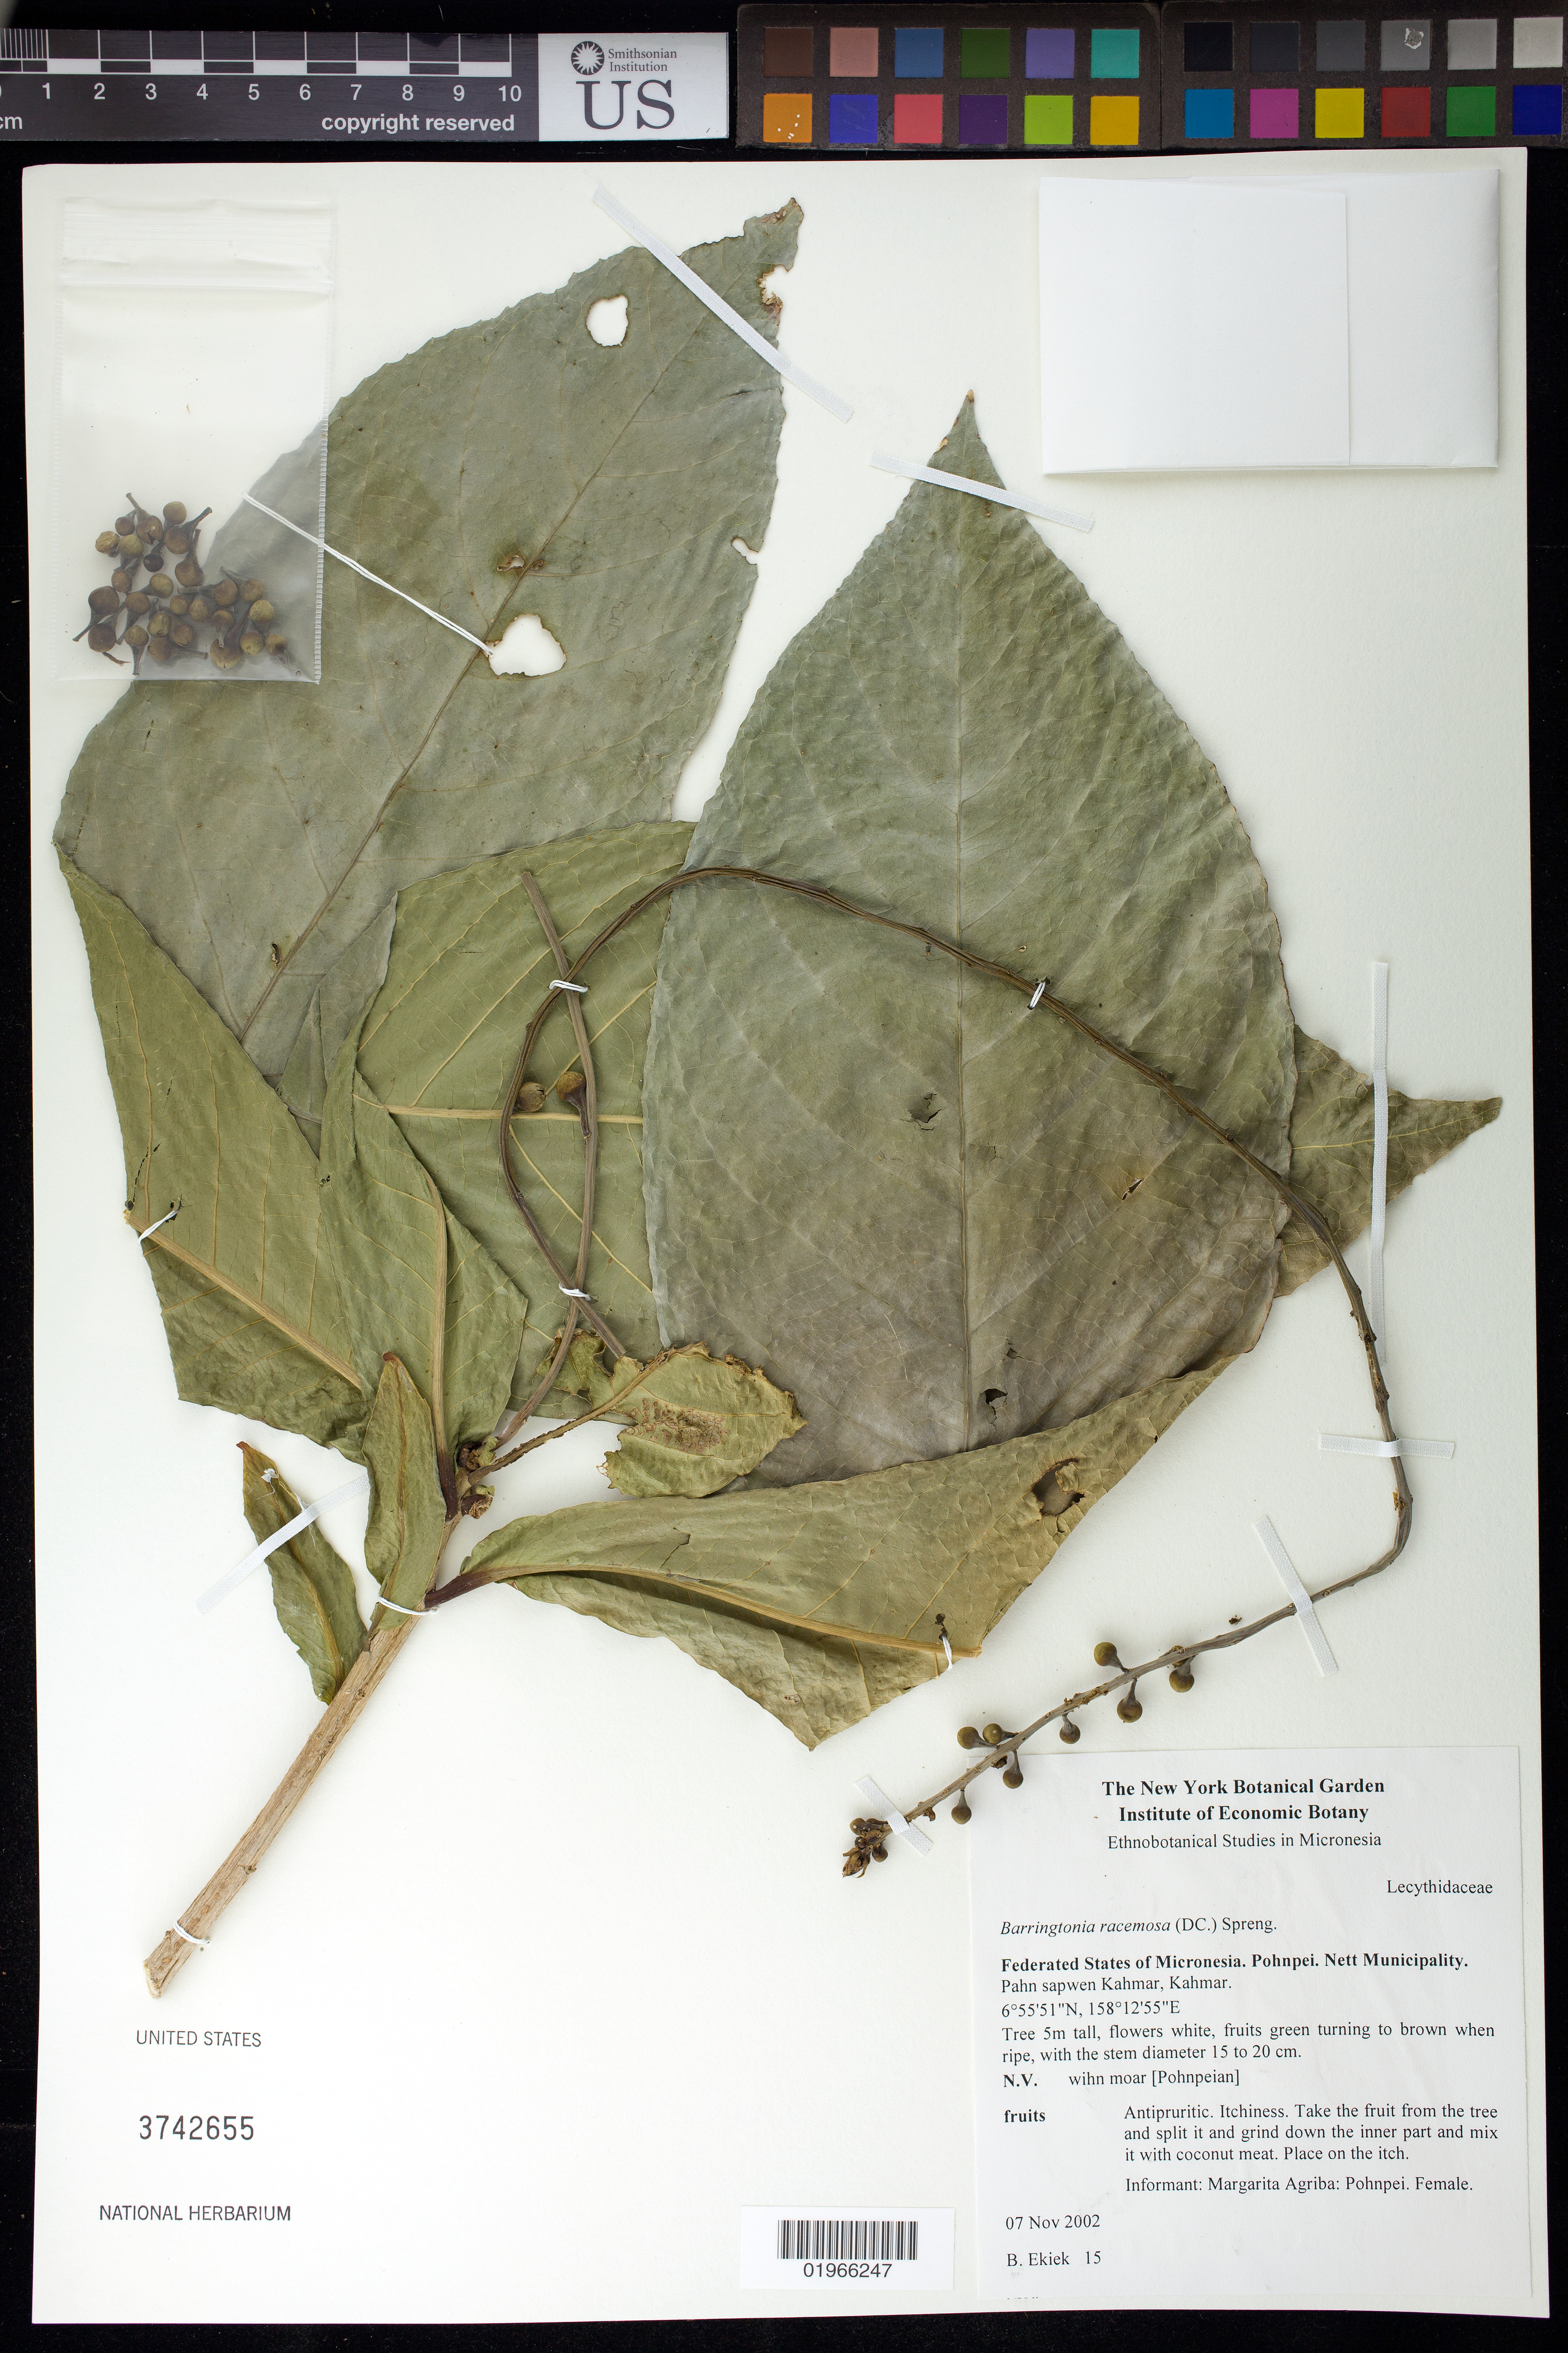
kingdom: Plantae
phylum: Tracheophyta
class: Magnoliopsida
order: Ericales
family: Lecythidaceae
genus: Barringtonia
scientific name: Barringtonia racemosa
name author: (L.) Spreng.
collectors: B. Ekiek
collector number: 15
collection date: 2002-11-07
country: Micronesia, Federated States of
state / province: Pohnpei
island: Pohnpei [Ponape]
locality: Nett Municipality. Pahn sapwen, Kahmar, Kahmar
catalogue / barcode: US 3742655